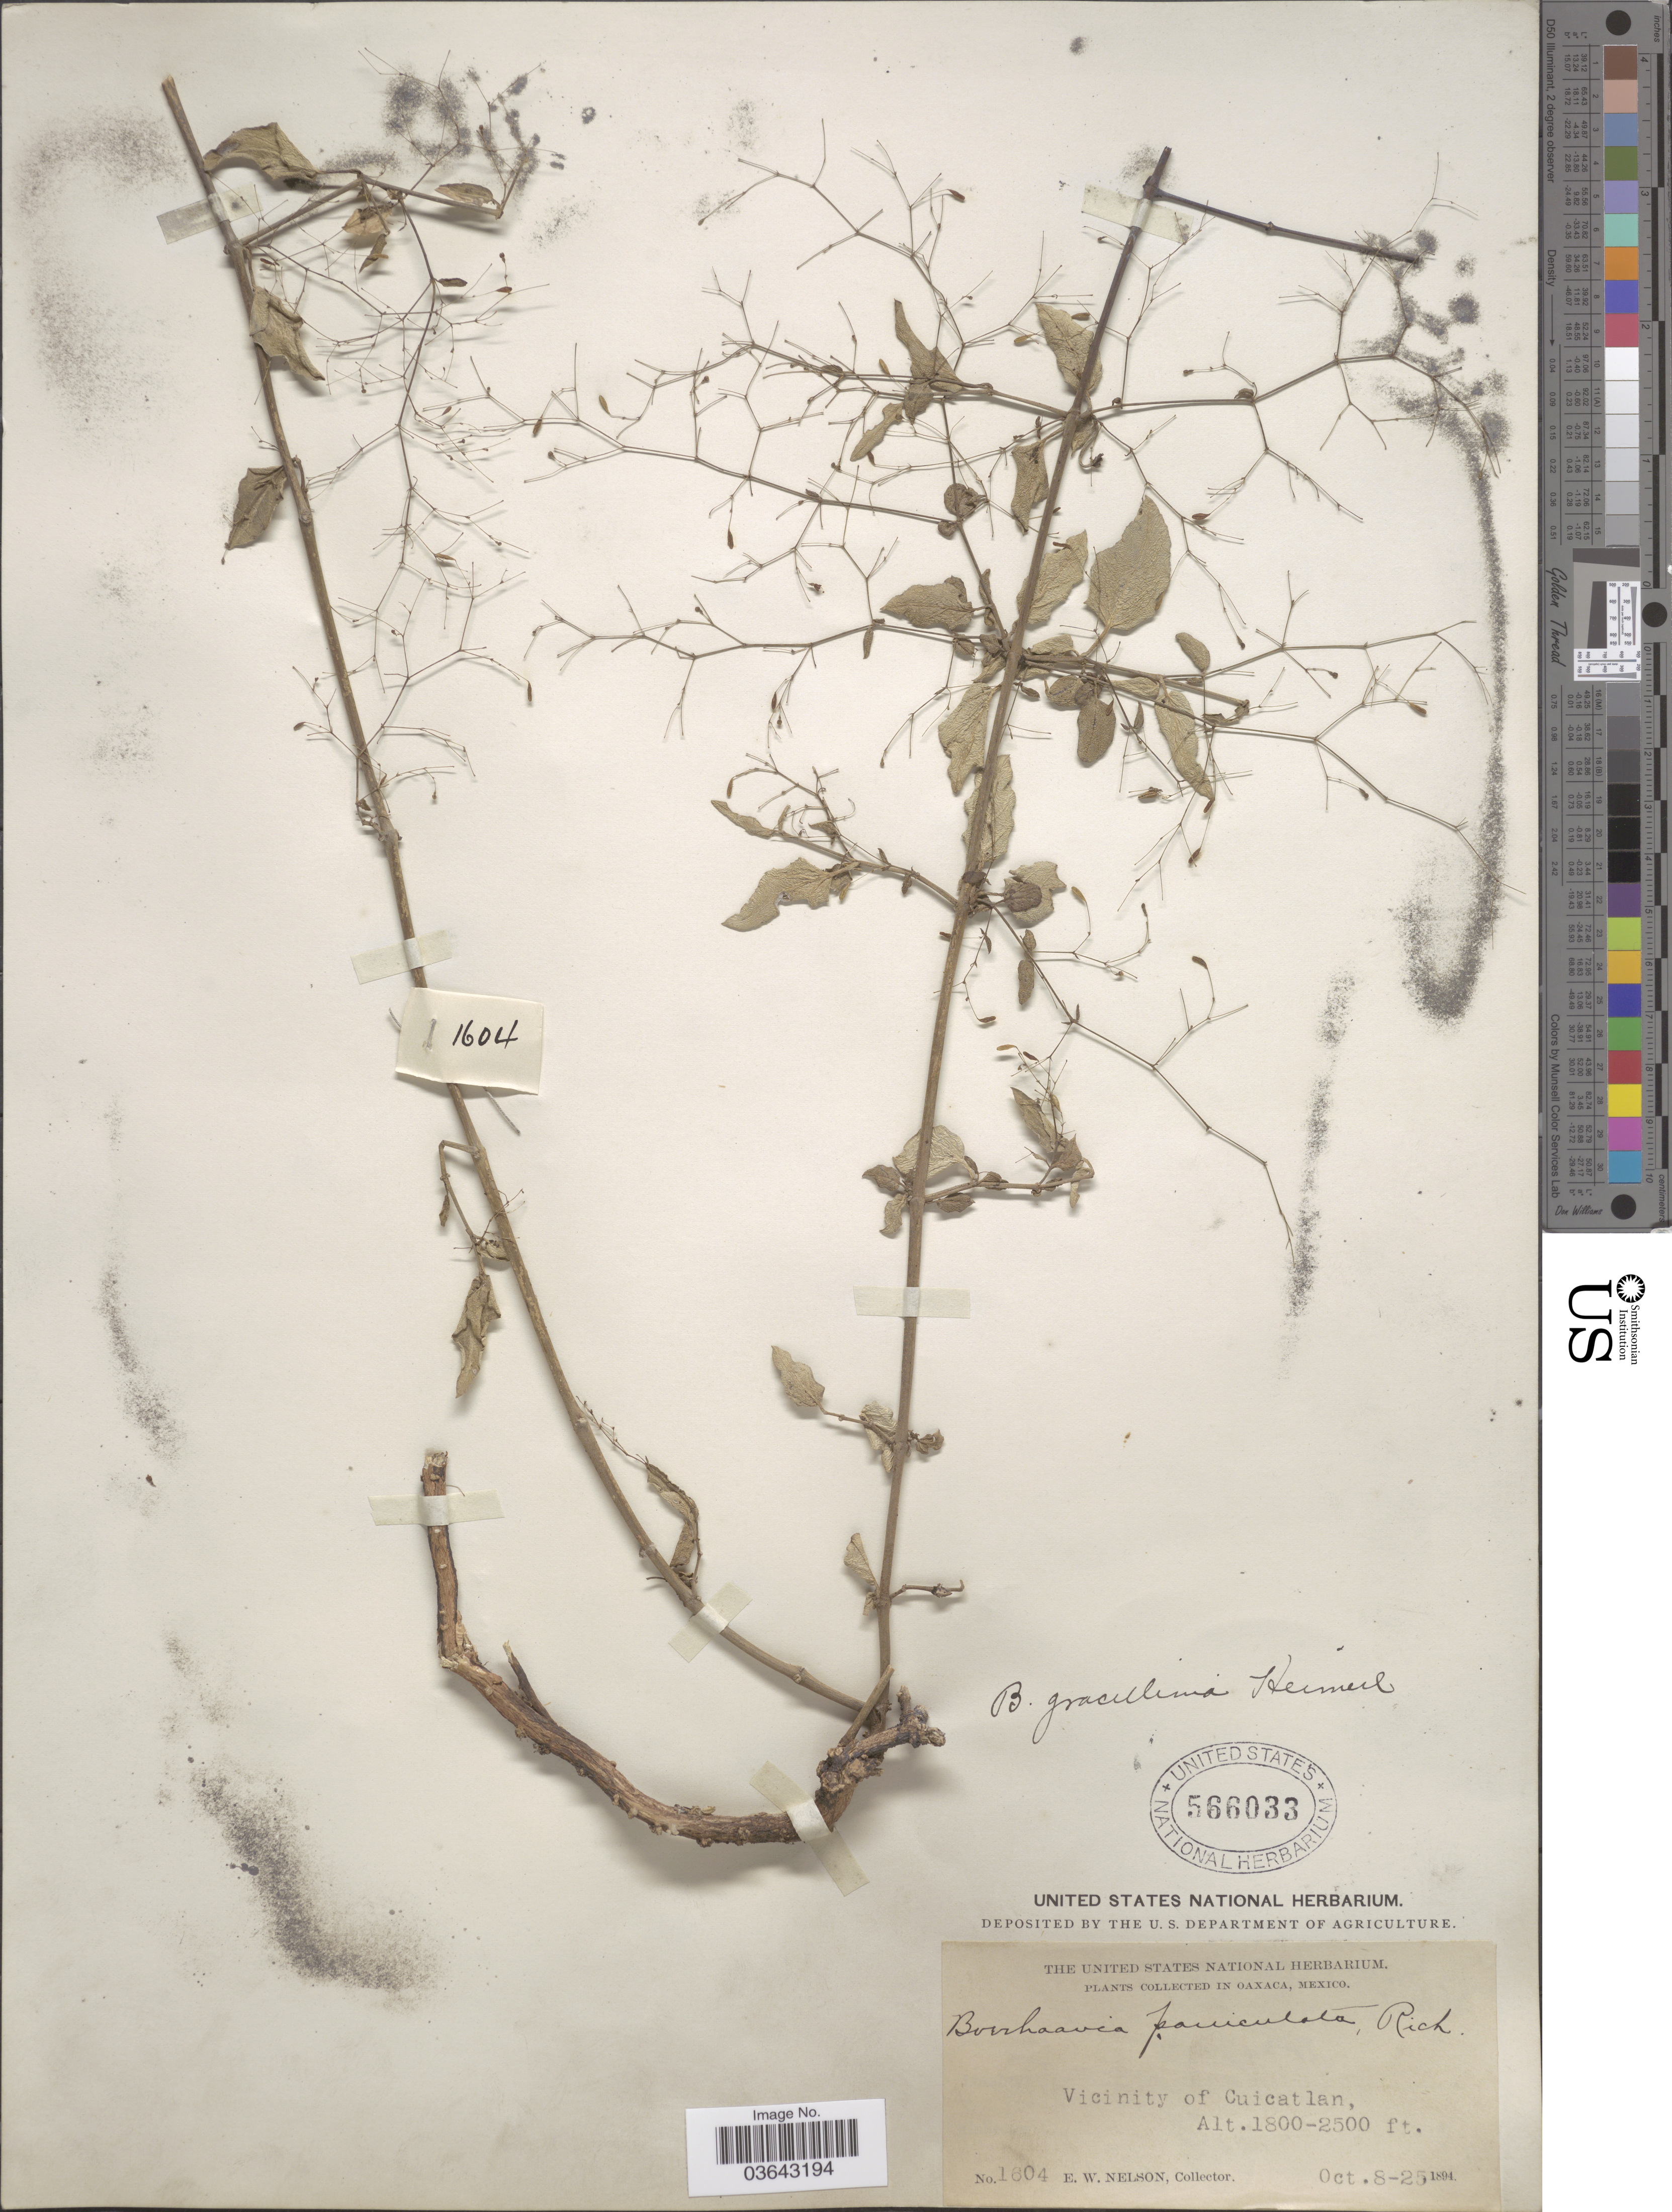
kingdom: Plantae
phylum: Tracheophyta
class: Magnoliopsida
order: Caryophyllales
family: Nyctaginaceae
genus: Boerhavia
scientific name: Boerhavia gracillima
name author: Heimerl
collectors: E. W. Nelson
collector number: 1604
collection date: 1894-10-08/1894-10-25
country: Mexico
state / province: Oaxaca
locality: Vicinity of Cuicatlan.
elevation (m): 549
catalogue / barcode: US 566033